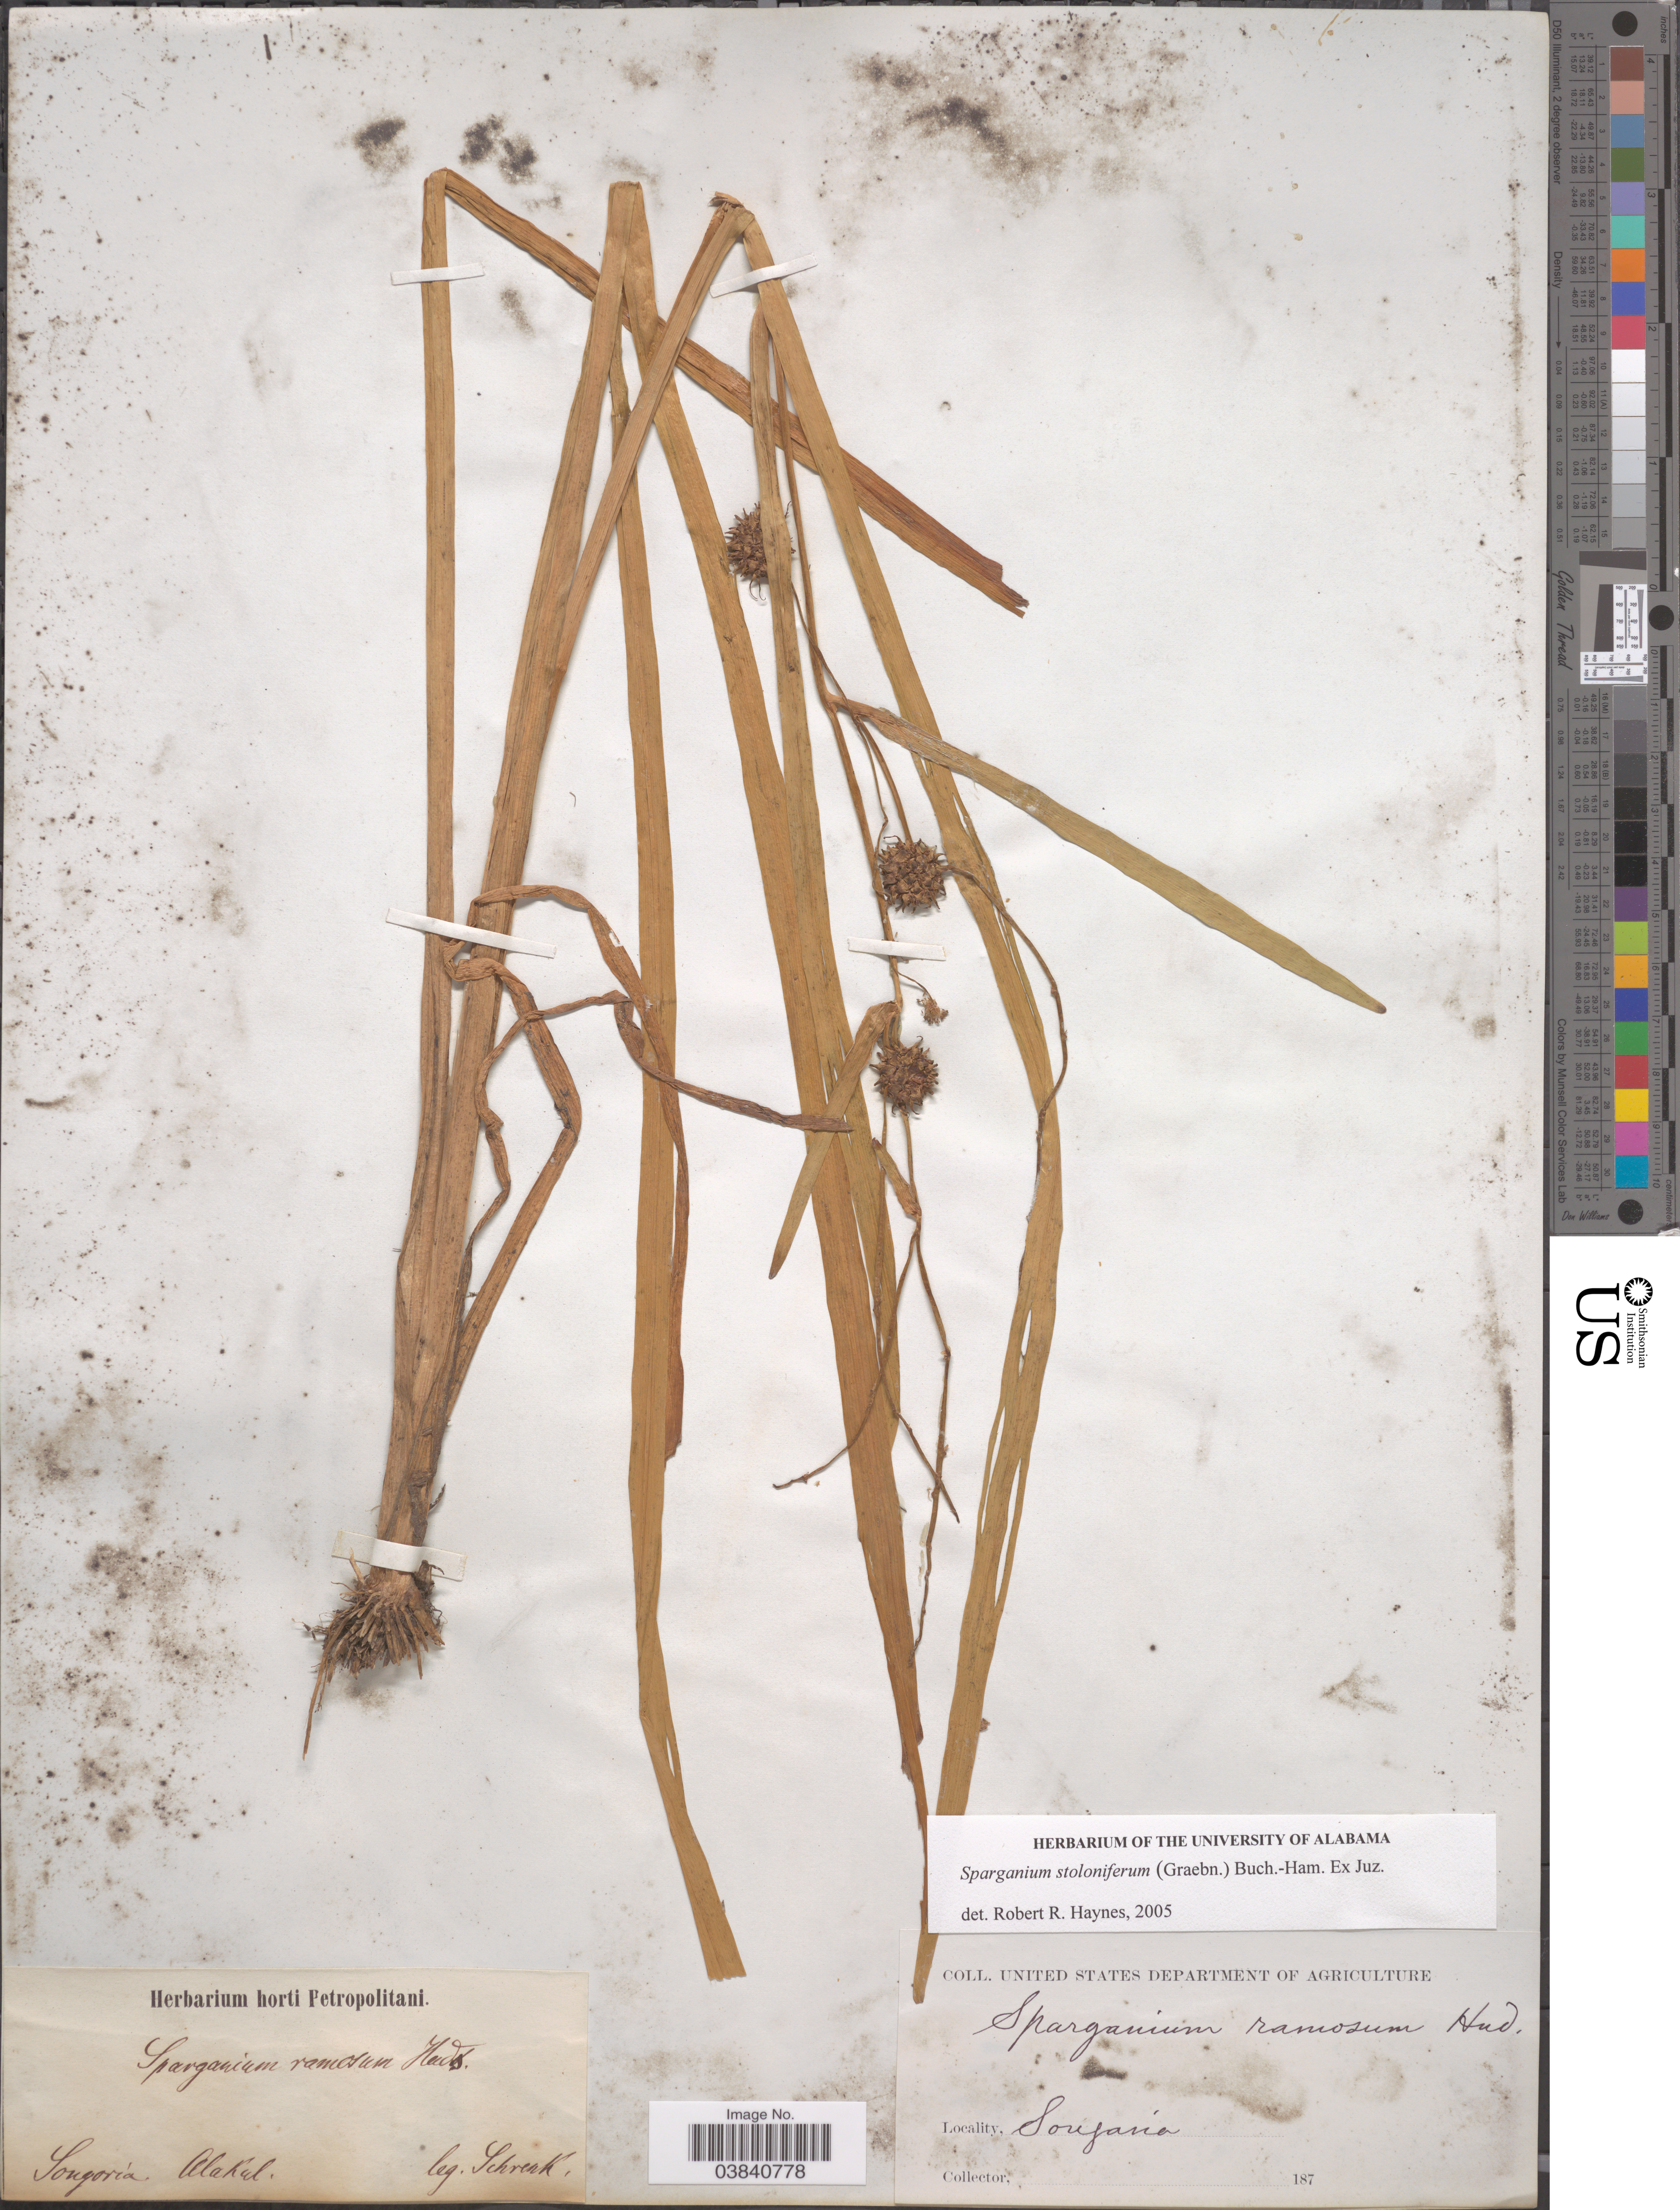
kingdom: Plantae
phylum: Tracheophyta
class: Liliopsida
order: Poales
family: Typhaceae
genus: Sparganium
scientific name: Sparganium stoloniferum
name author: (Buch.-Ham. ex Graebn.) Buch.-Ham. ex Juz.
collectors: A.G. Schrenk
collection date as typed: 187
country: Kyrgyzstan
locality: Songoría. Alakul.